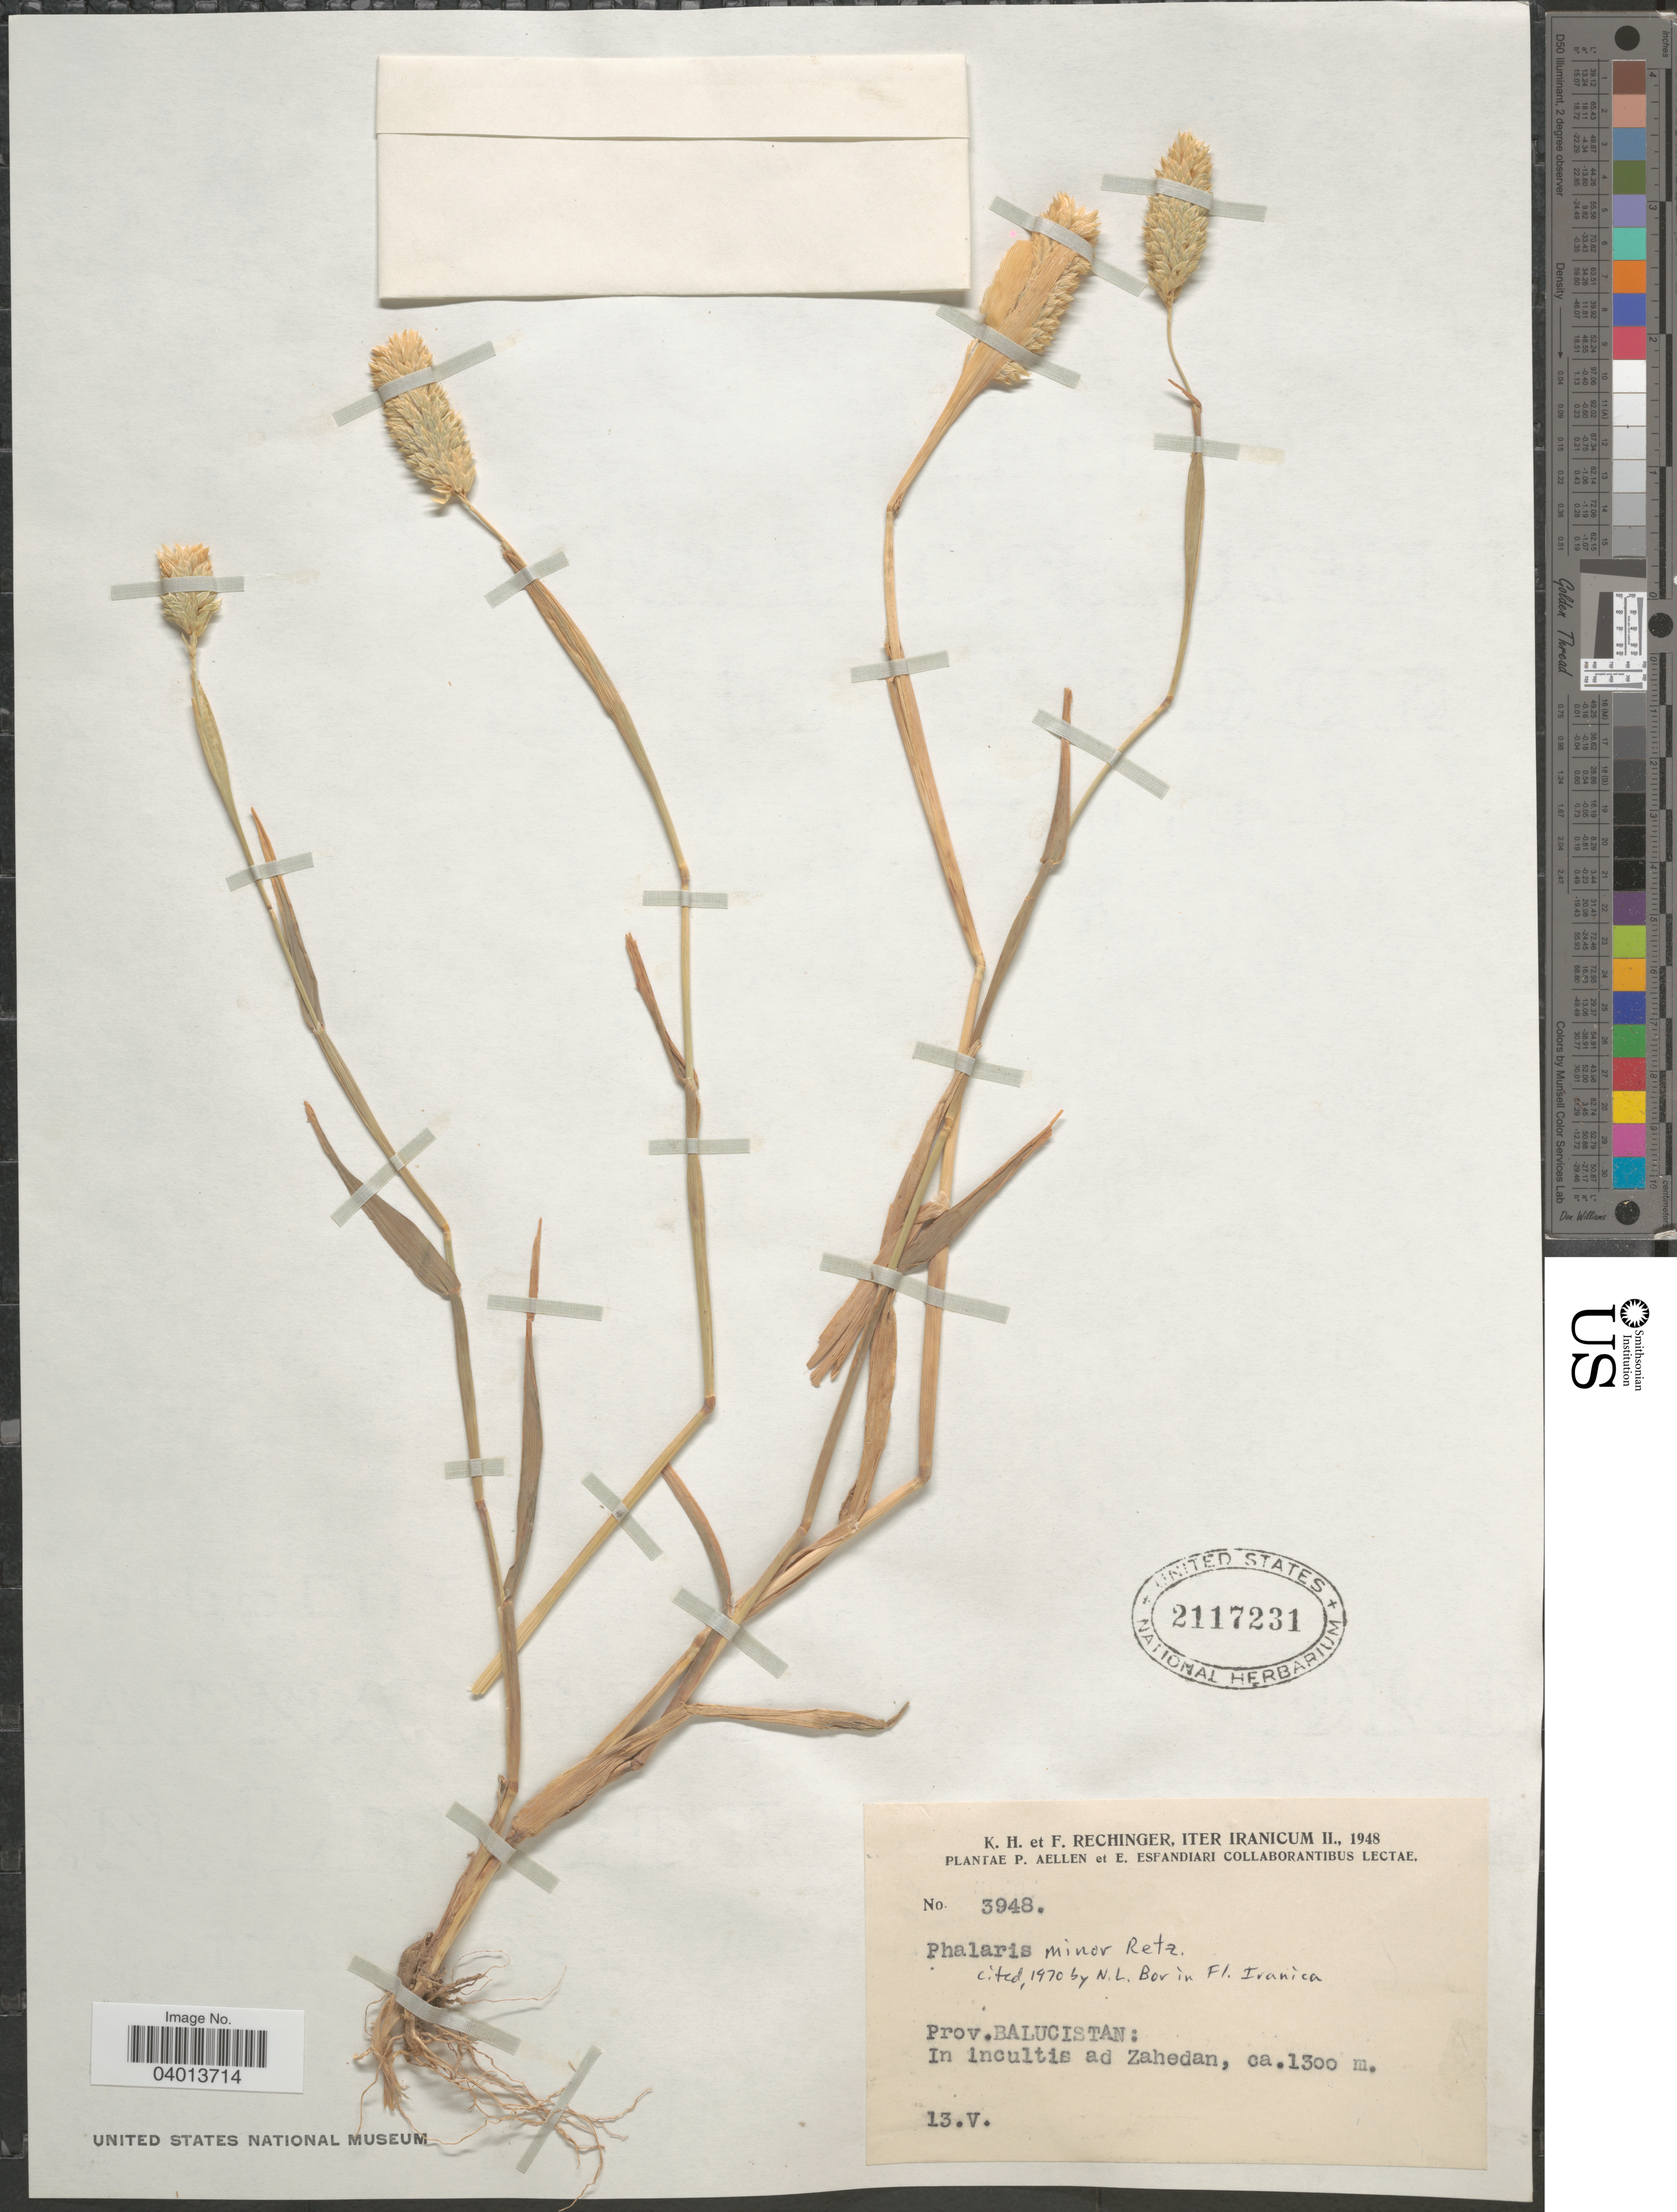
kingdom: Plantae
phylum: Tracheophyta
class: Liliopsida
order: Poales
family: Poaceae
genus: Phalaris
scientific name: Phalaris minor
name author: Retz.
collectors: K. H. Rechinger & F. Rechinger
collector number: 3948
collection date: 1948-05-13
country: Iran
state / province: Sistan and Baluchistan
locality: Iter Iranicum. Prov.Balucistan: In incultis ad Zahedan.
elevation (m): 1300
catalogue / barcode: US 2117231